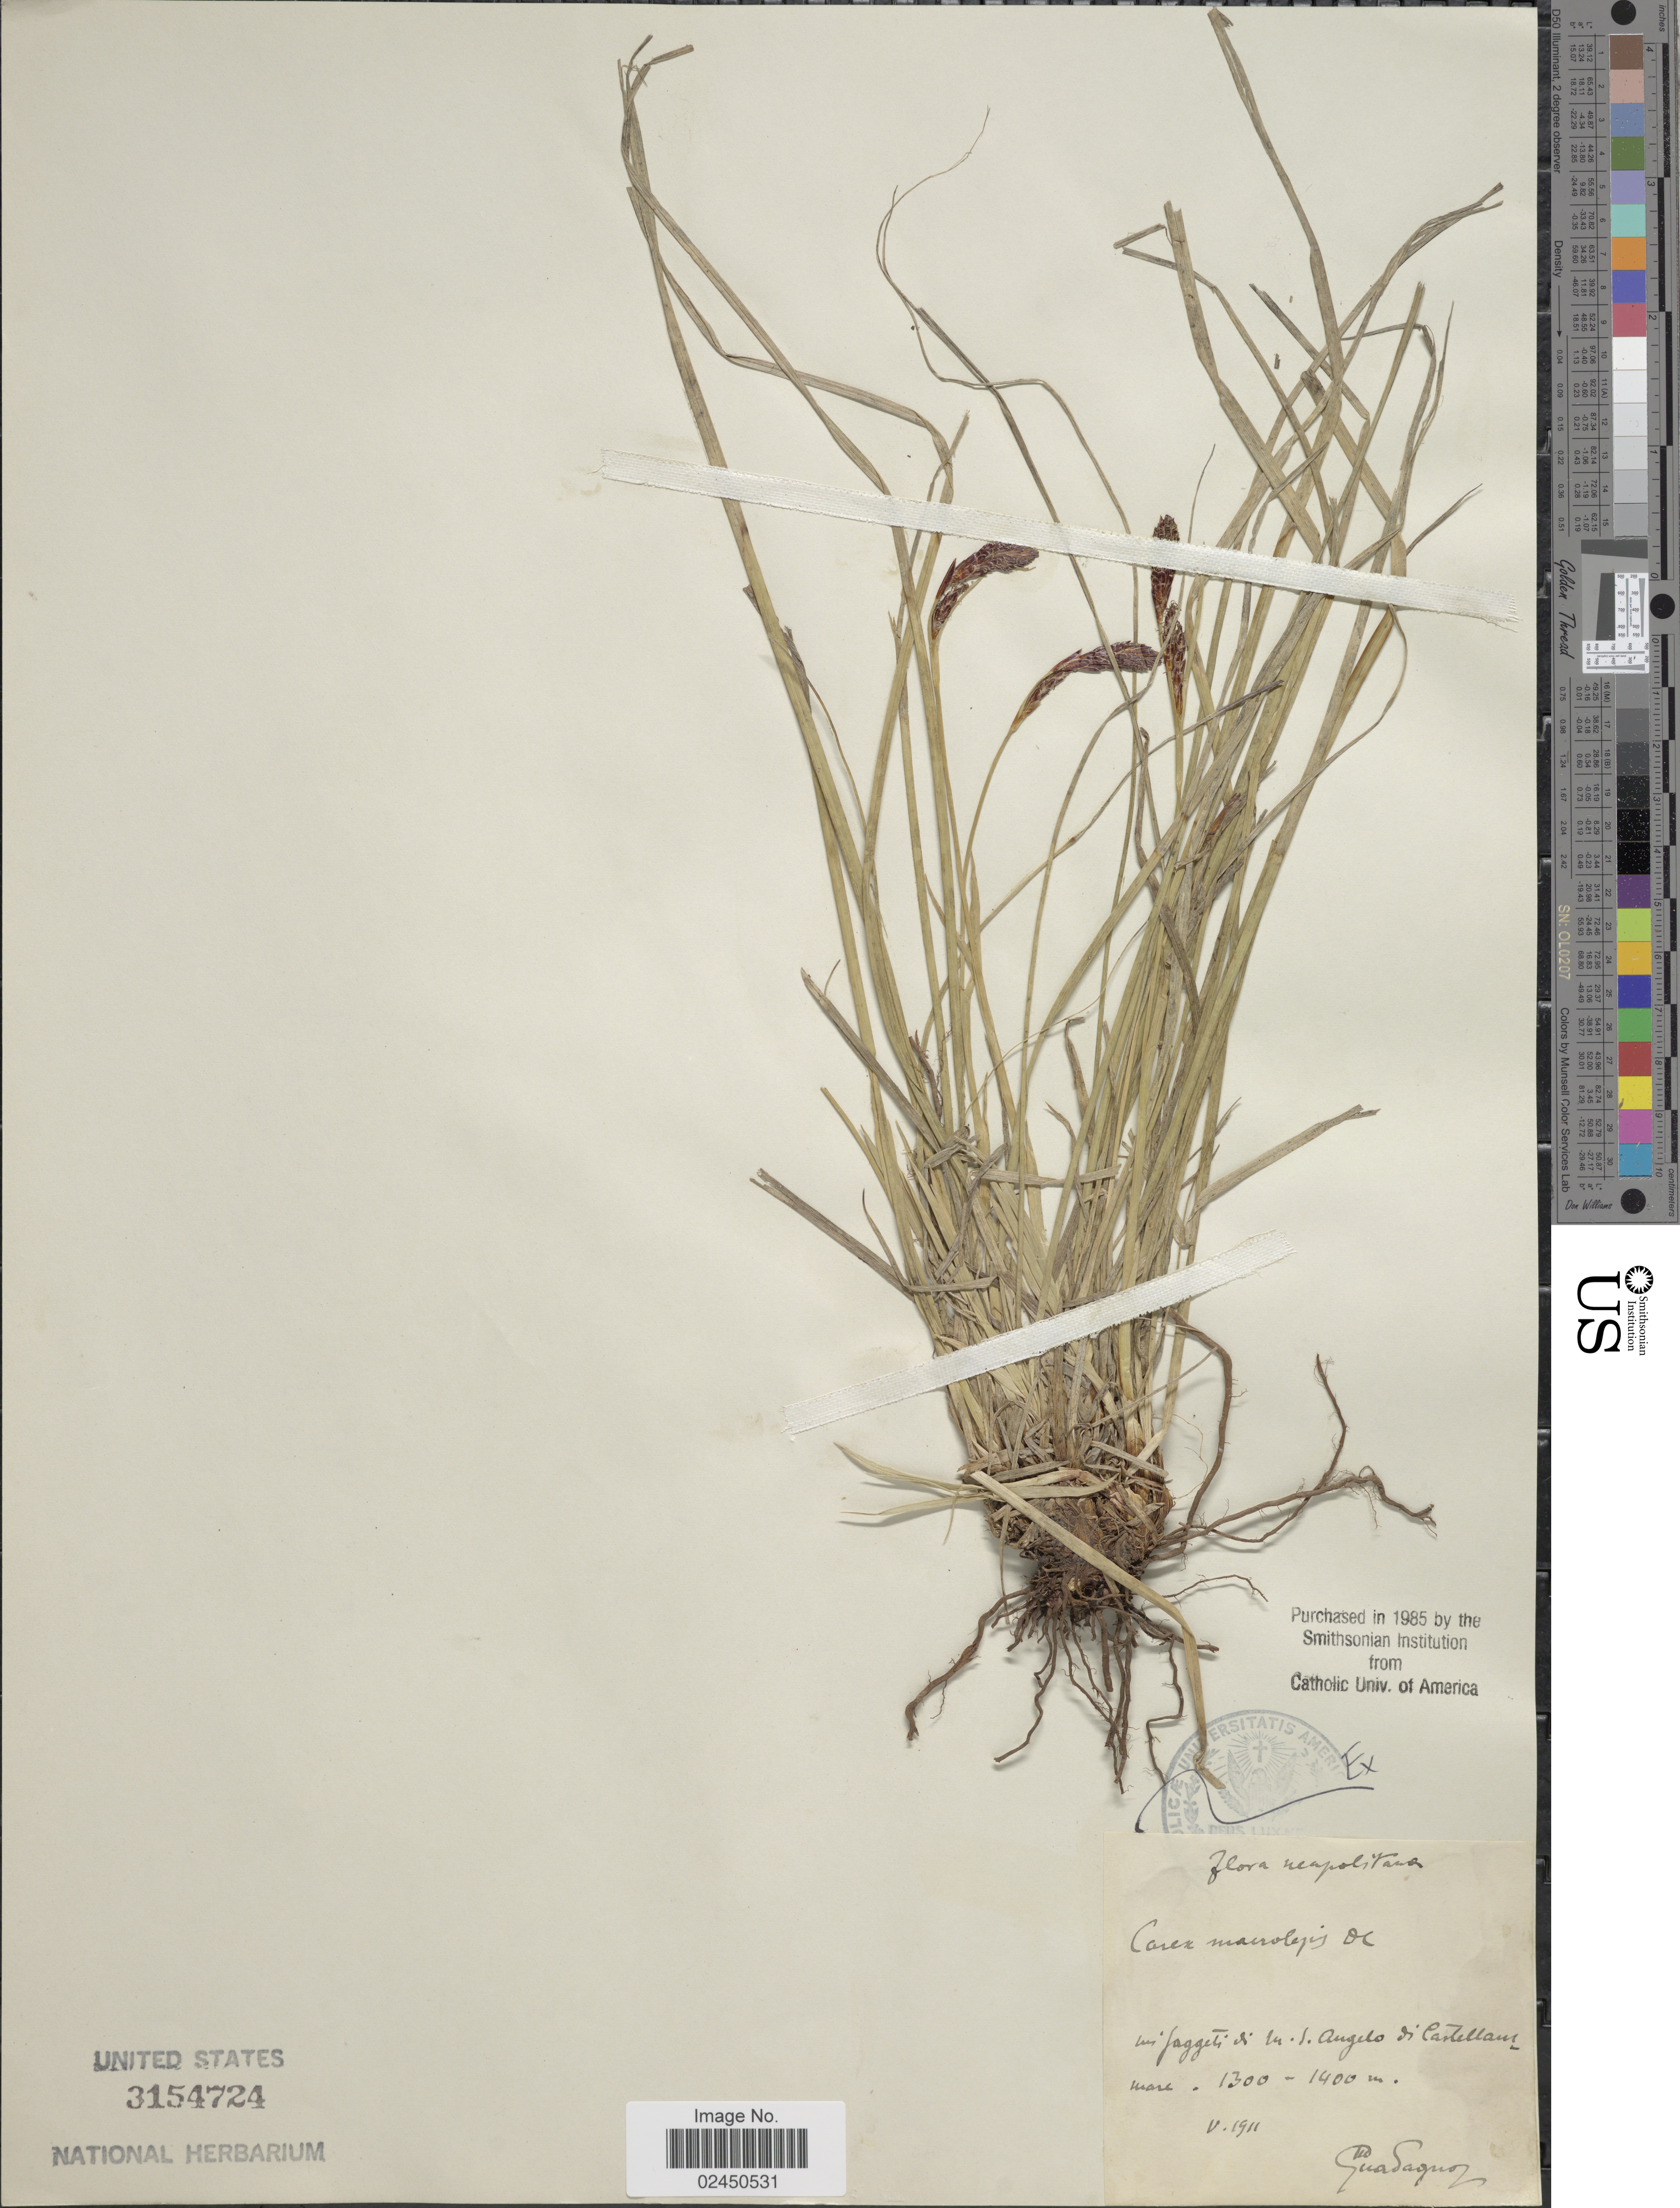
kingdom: Plantae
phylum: Tracheophyta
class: Liliopsida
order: Poales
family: Cyperaceae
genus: Carex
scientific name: Carex macrolepis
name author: DC.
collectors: G. Guadagno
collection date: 1911-05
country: Italy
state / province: Campania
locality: In faggeti di M. S. Angelo di Castellammare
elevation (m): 1300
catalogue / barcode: US 3154724